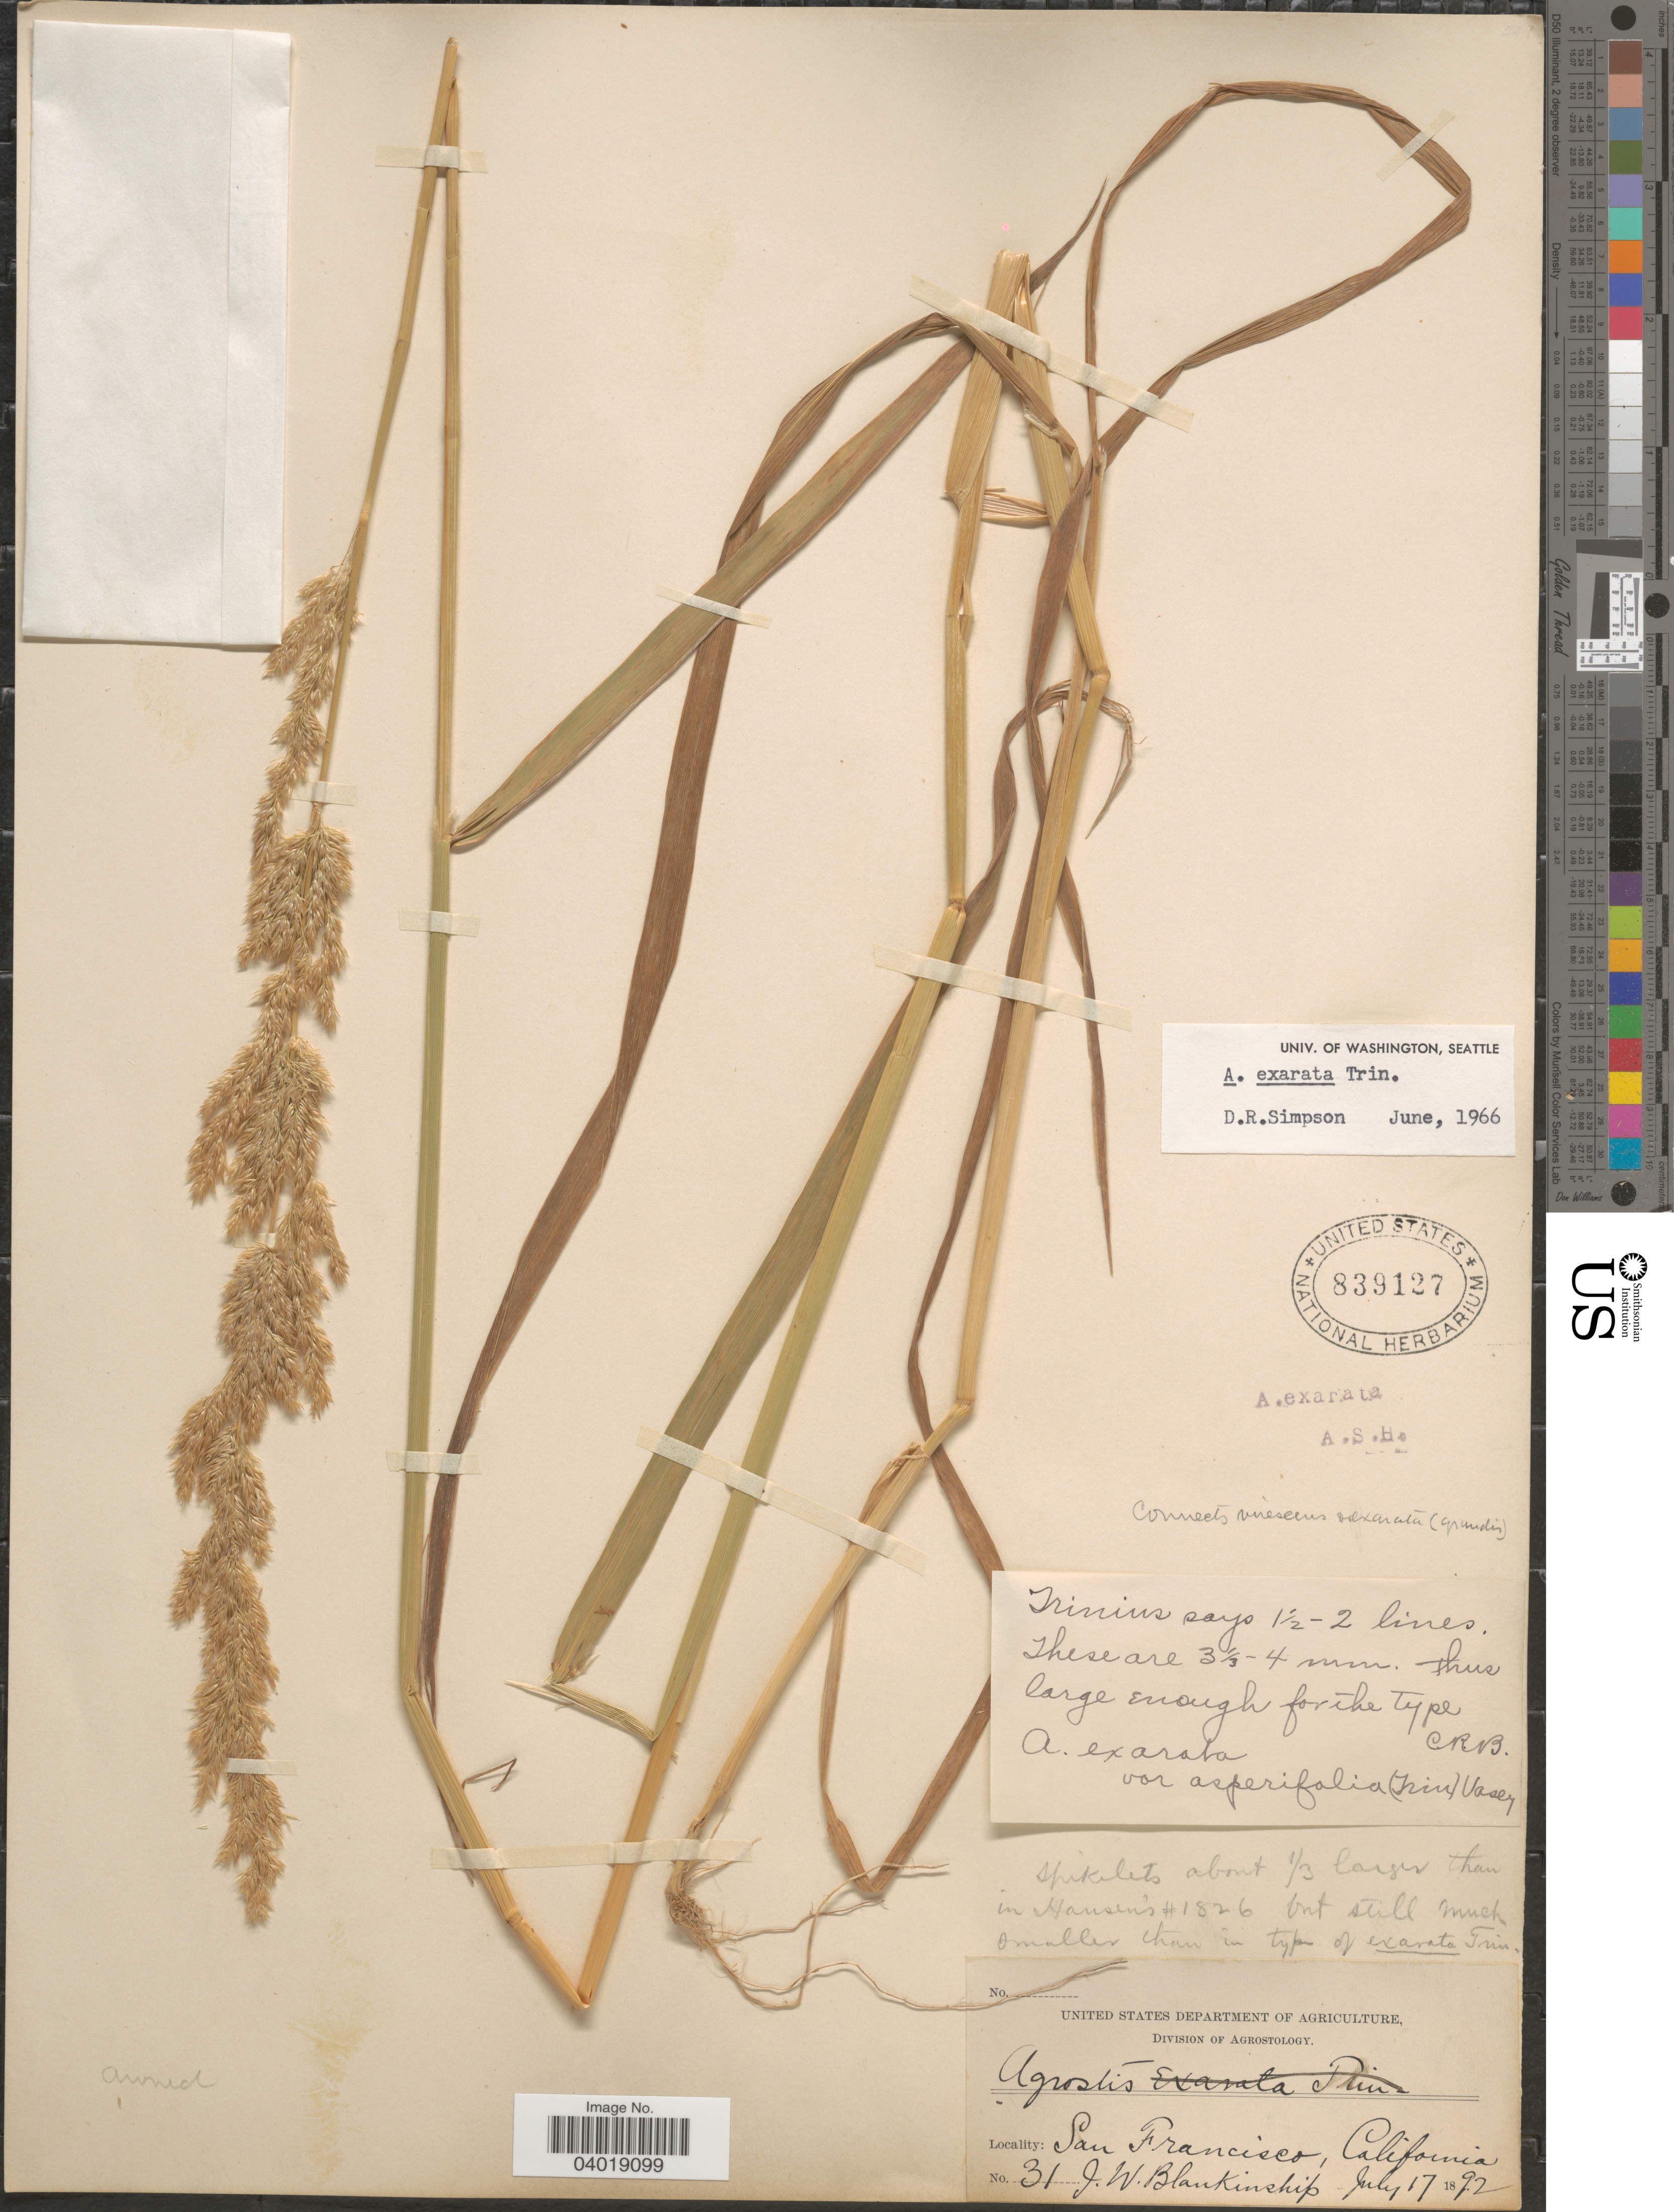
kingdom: Plantae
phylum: Tracheophyta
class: Liliopsida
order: Poales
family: Poaceae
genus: Agrostis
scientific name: Agrostis exarata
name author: Trin.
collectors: J. W. Blankinship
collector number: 31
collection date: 1892-07-17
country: United States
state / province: California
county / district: San Francisco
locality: San Francisco.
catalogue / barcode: US 839127